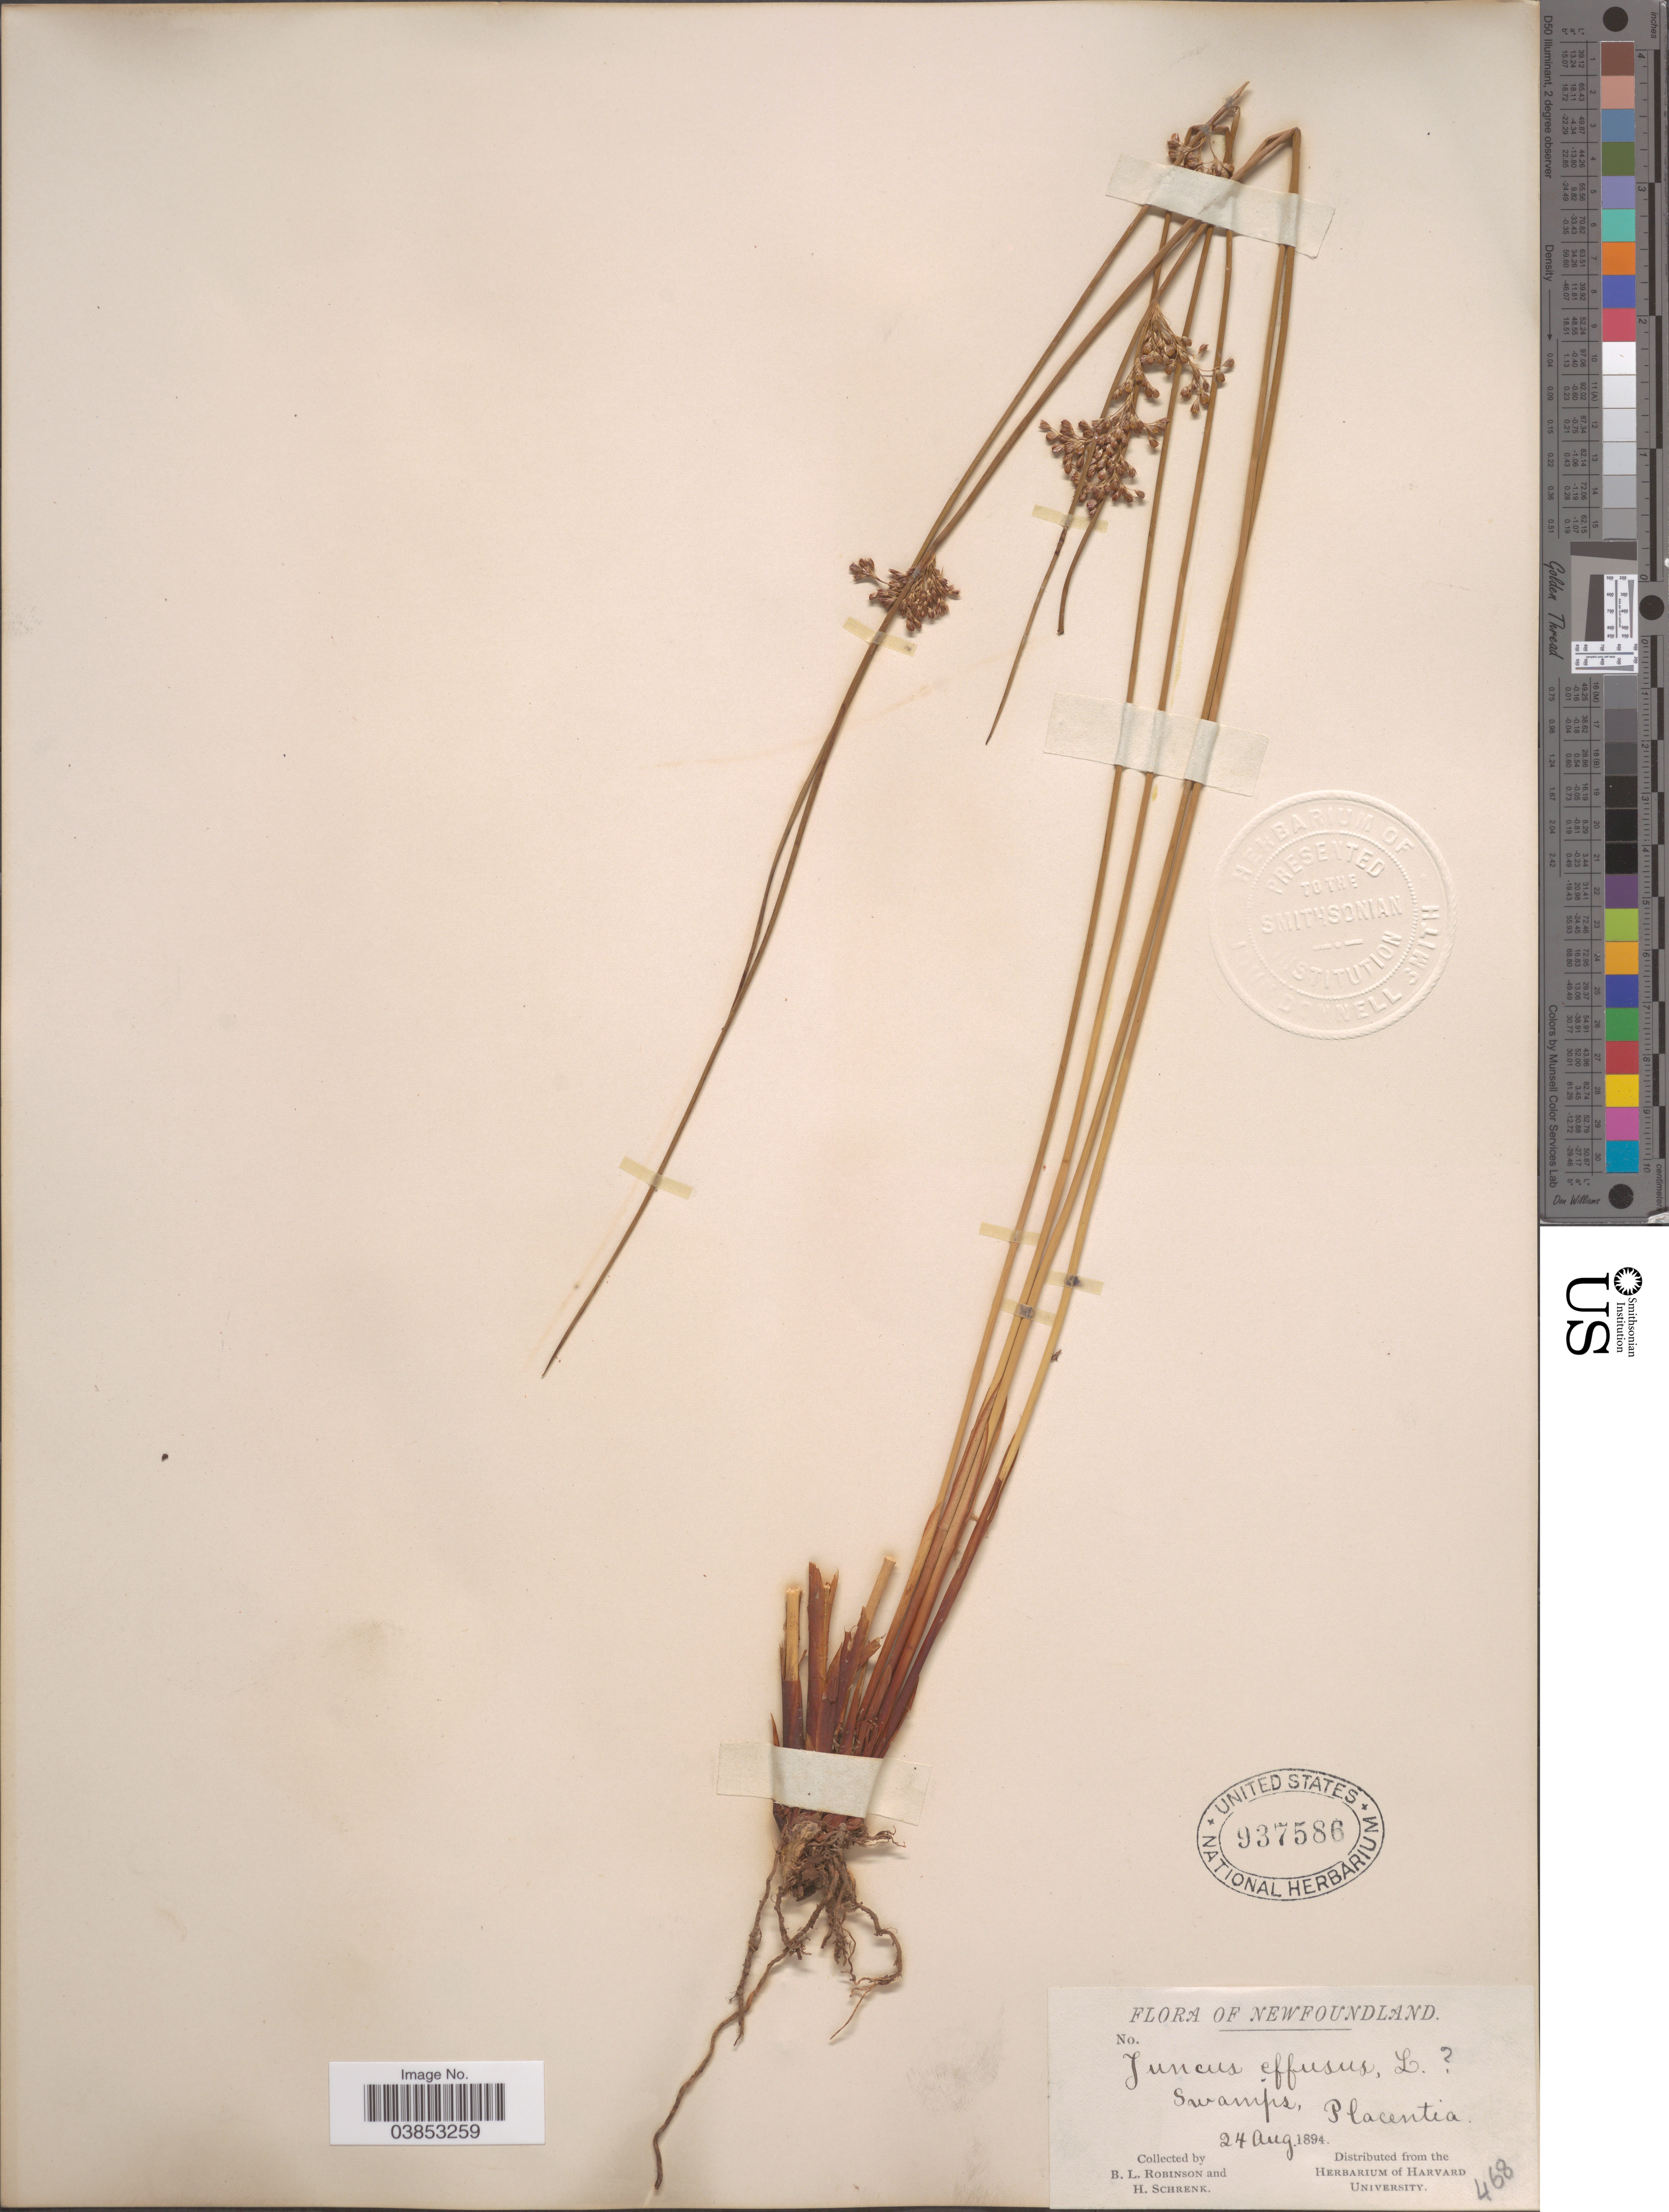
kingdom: Plantae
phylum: Tracheophyta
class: Liliopsida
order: Poales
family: Juncaceae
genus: Juncus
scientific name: Juncus effusus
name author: L.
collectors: B. L. Robinson & H. Schrenk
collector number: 468?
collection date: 1894-08-24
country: Canada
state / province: Newfoundland and Labrador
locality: Swamps, Placentia.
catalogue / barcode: US 937586